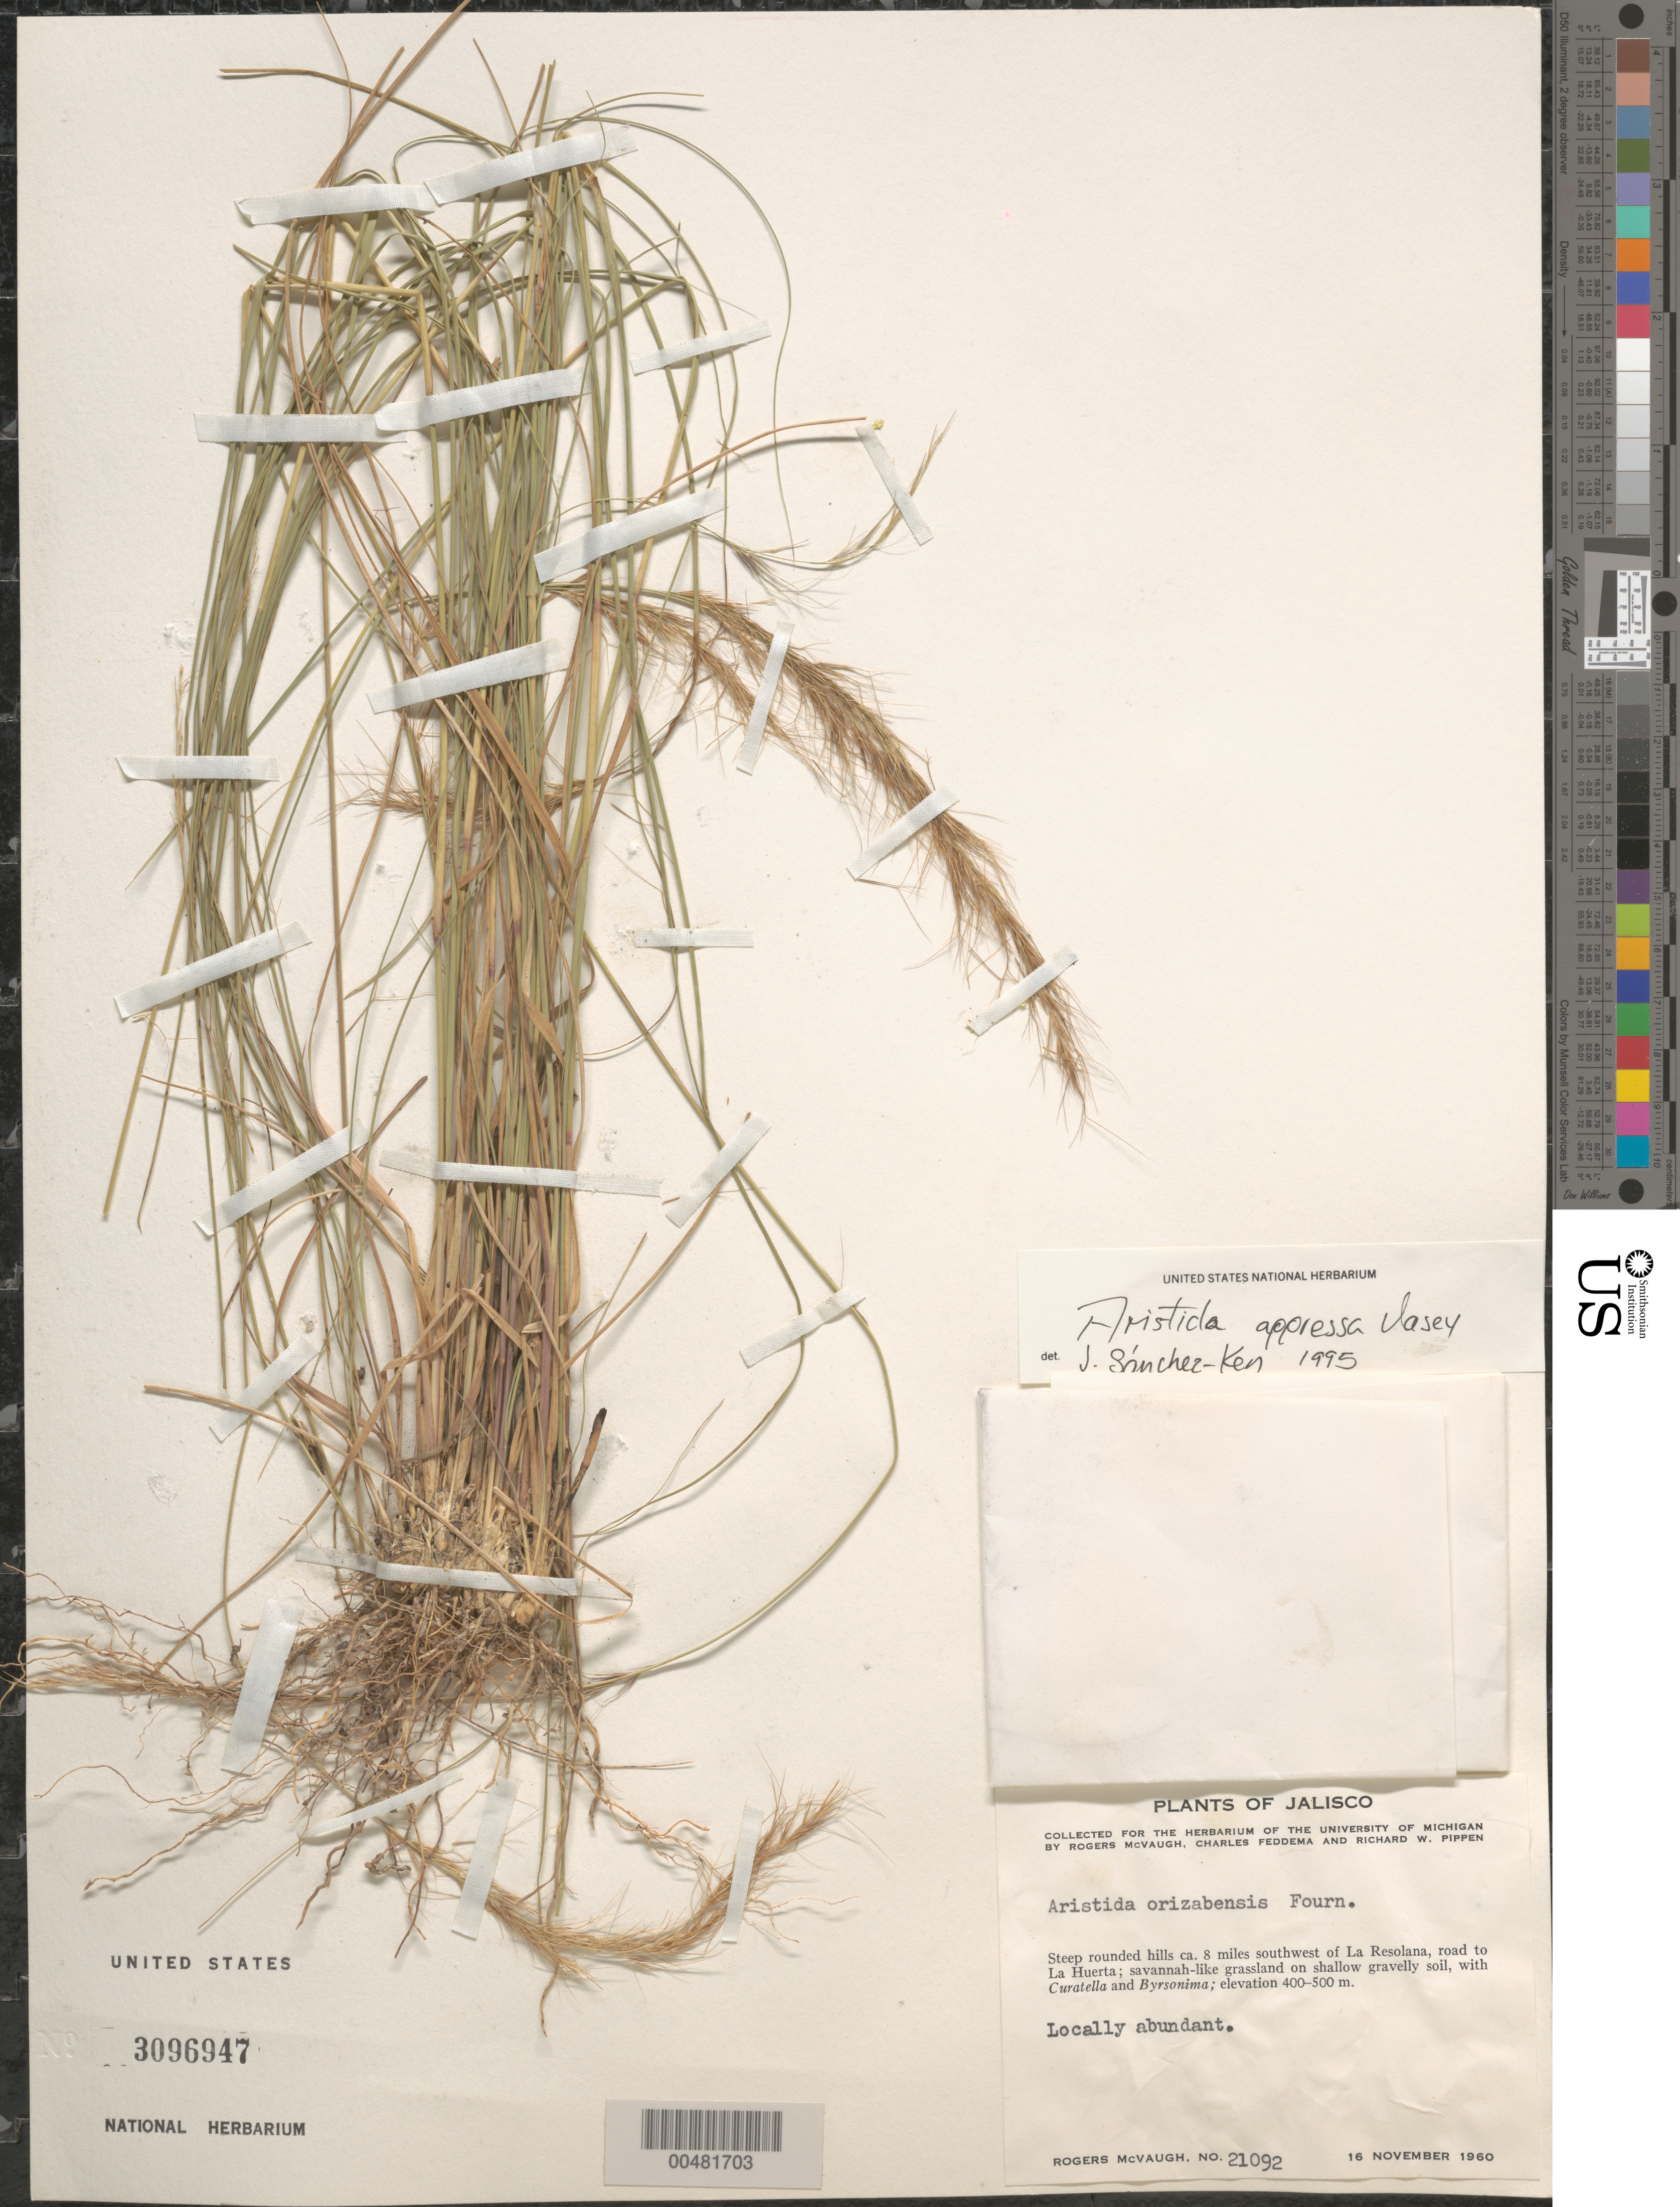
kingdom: Plantae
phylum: Tracheophyta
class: Liliopsida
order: Poales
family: Poaceae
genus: Aristida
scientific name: Aristida appressa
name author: Vasey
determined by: Sánchez-Ken, J. G.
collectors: R. McVaugh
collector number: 21092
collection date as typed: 16 Nov 1960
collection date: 1960-11-16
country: Mexico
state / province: Jalisco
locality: Ca 8 mi SW of La Resolana, road to La Huerta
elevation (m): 400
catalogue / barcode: US 3096947